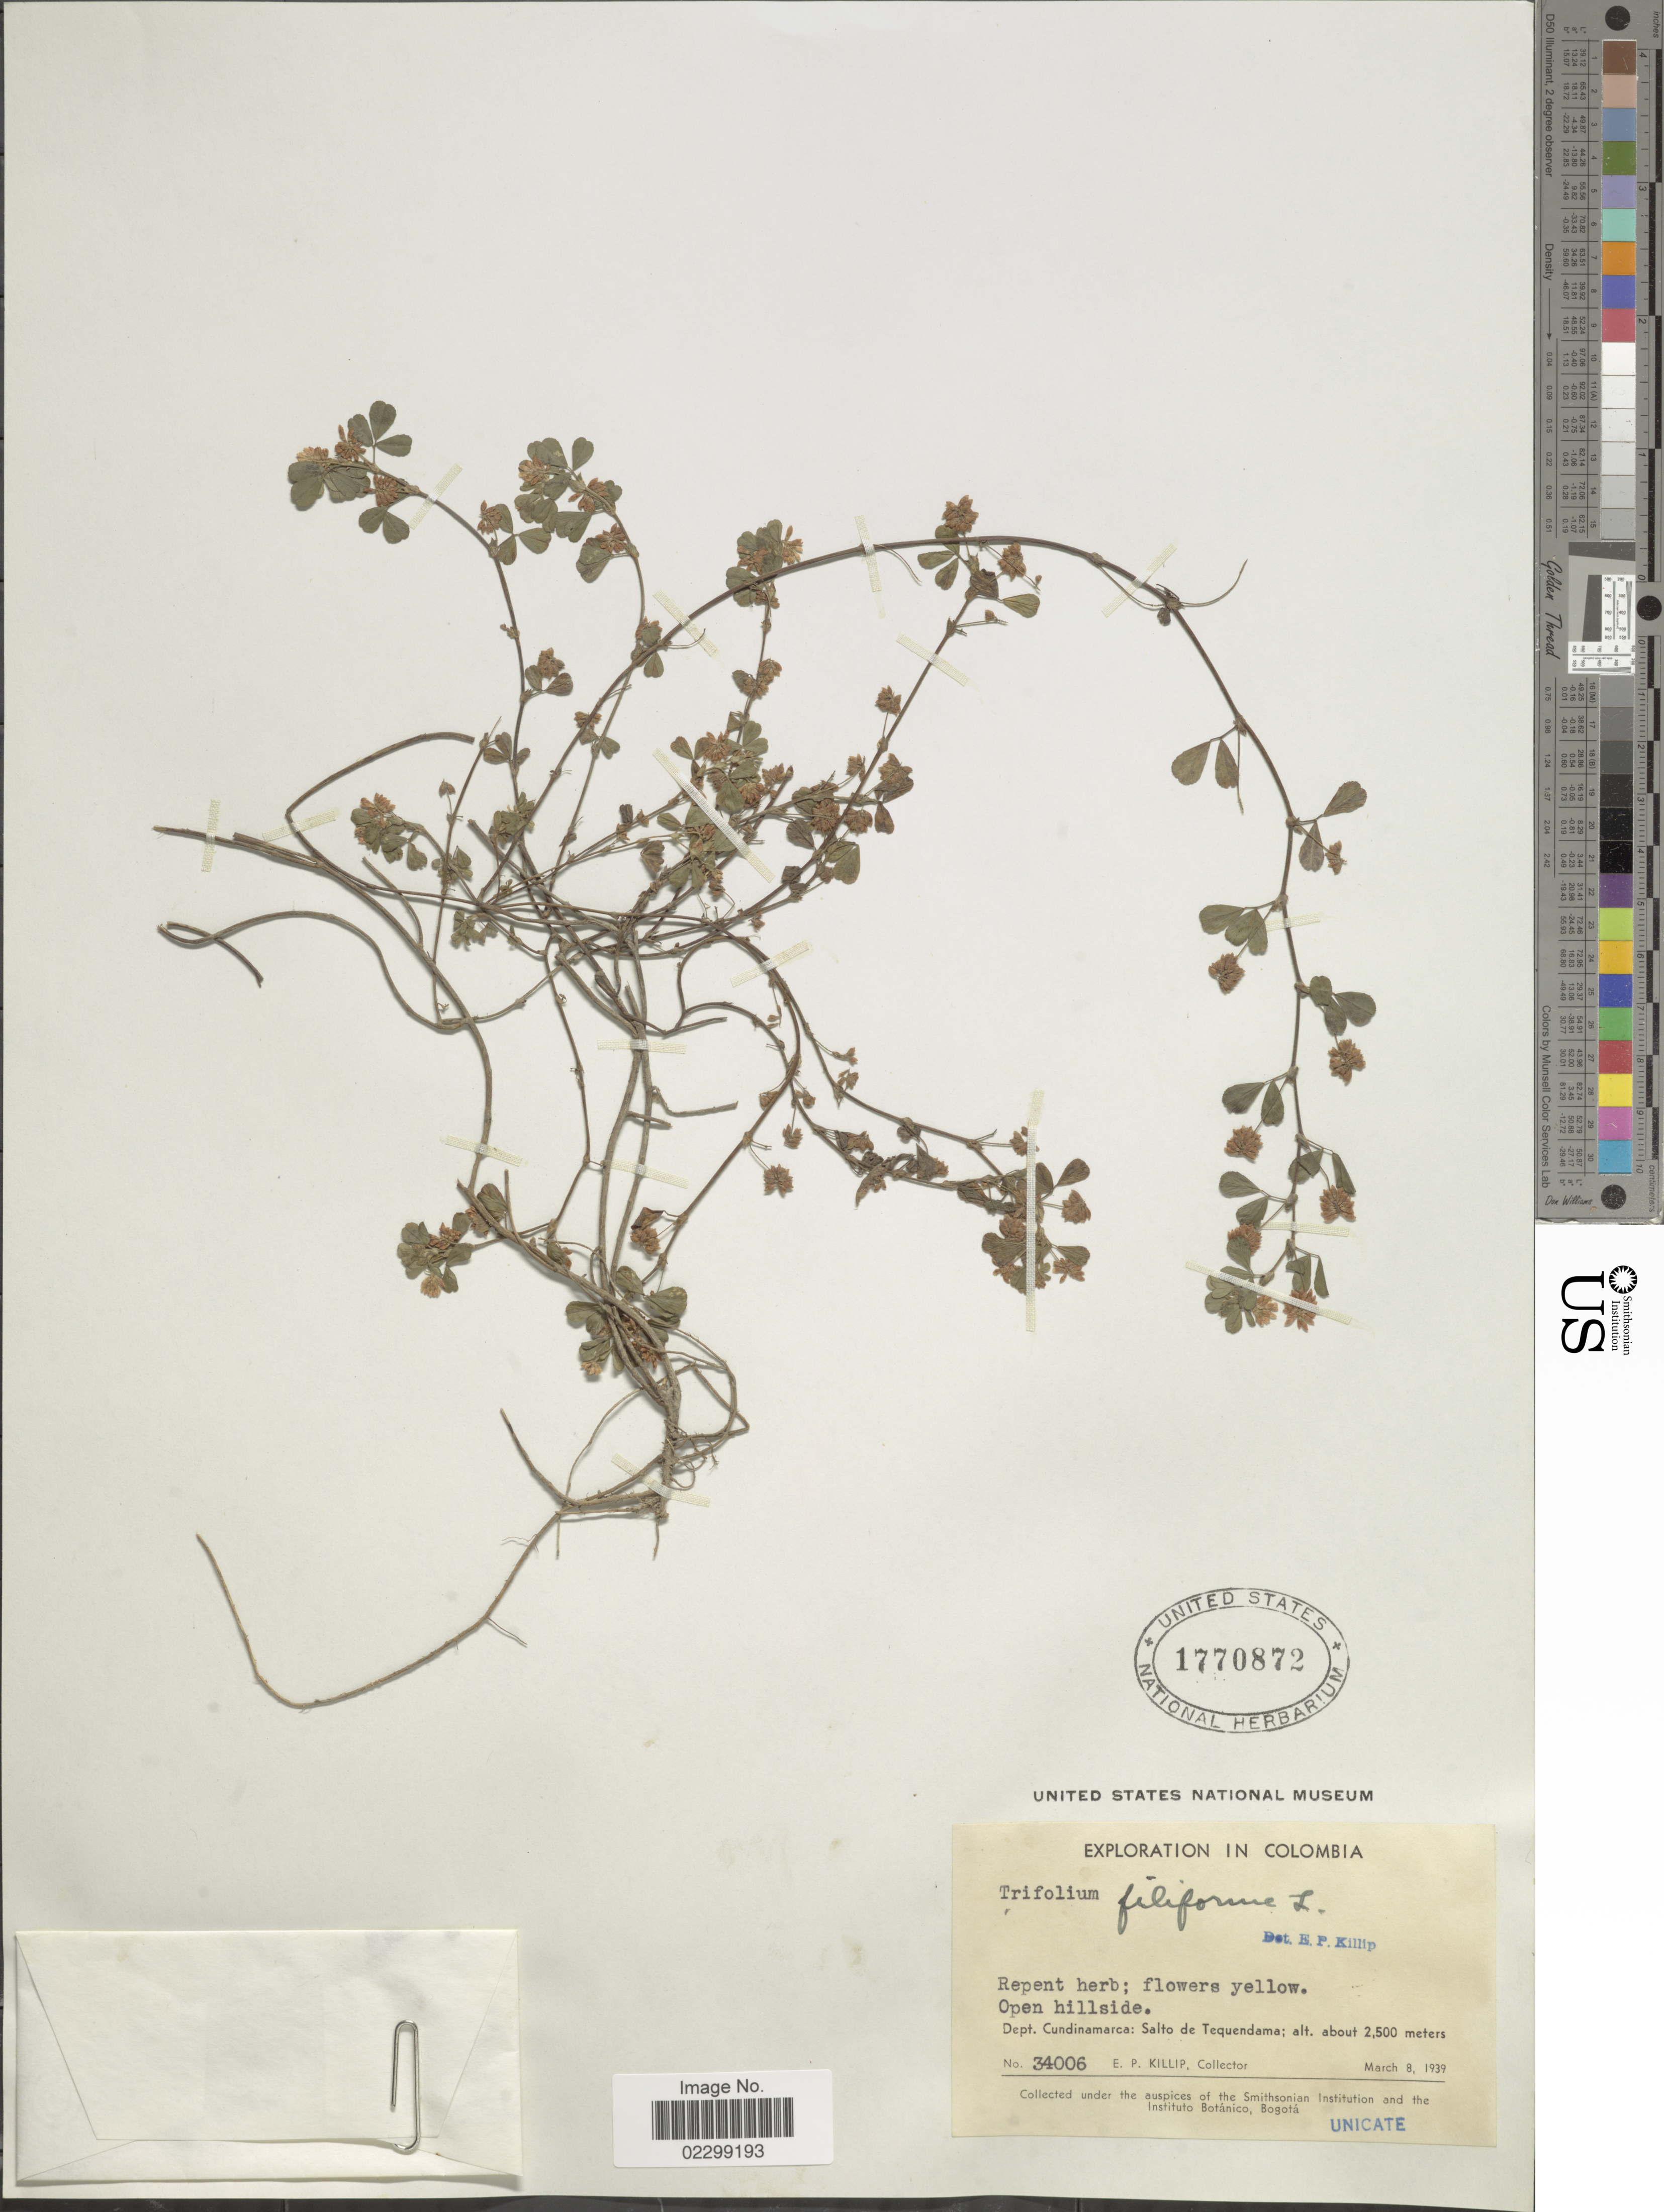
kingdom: Plantae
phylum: Tracheophyta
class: Magnoliopsida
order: Fabales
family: Fabaceae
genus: Trifolium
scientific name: Trifolium dubium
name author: Sibth.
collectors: E. P. Killip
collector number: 34006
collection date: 1939-03-08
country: Colombia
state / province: Cundinamarca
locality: Open hillside, Salto de Tequendama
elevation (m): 2500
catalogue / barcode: US 1770872